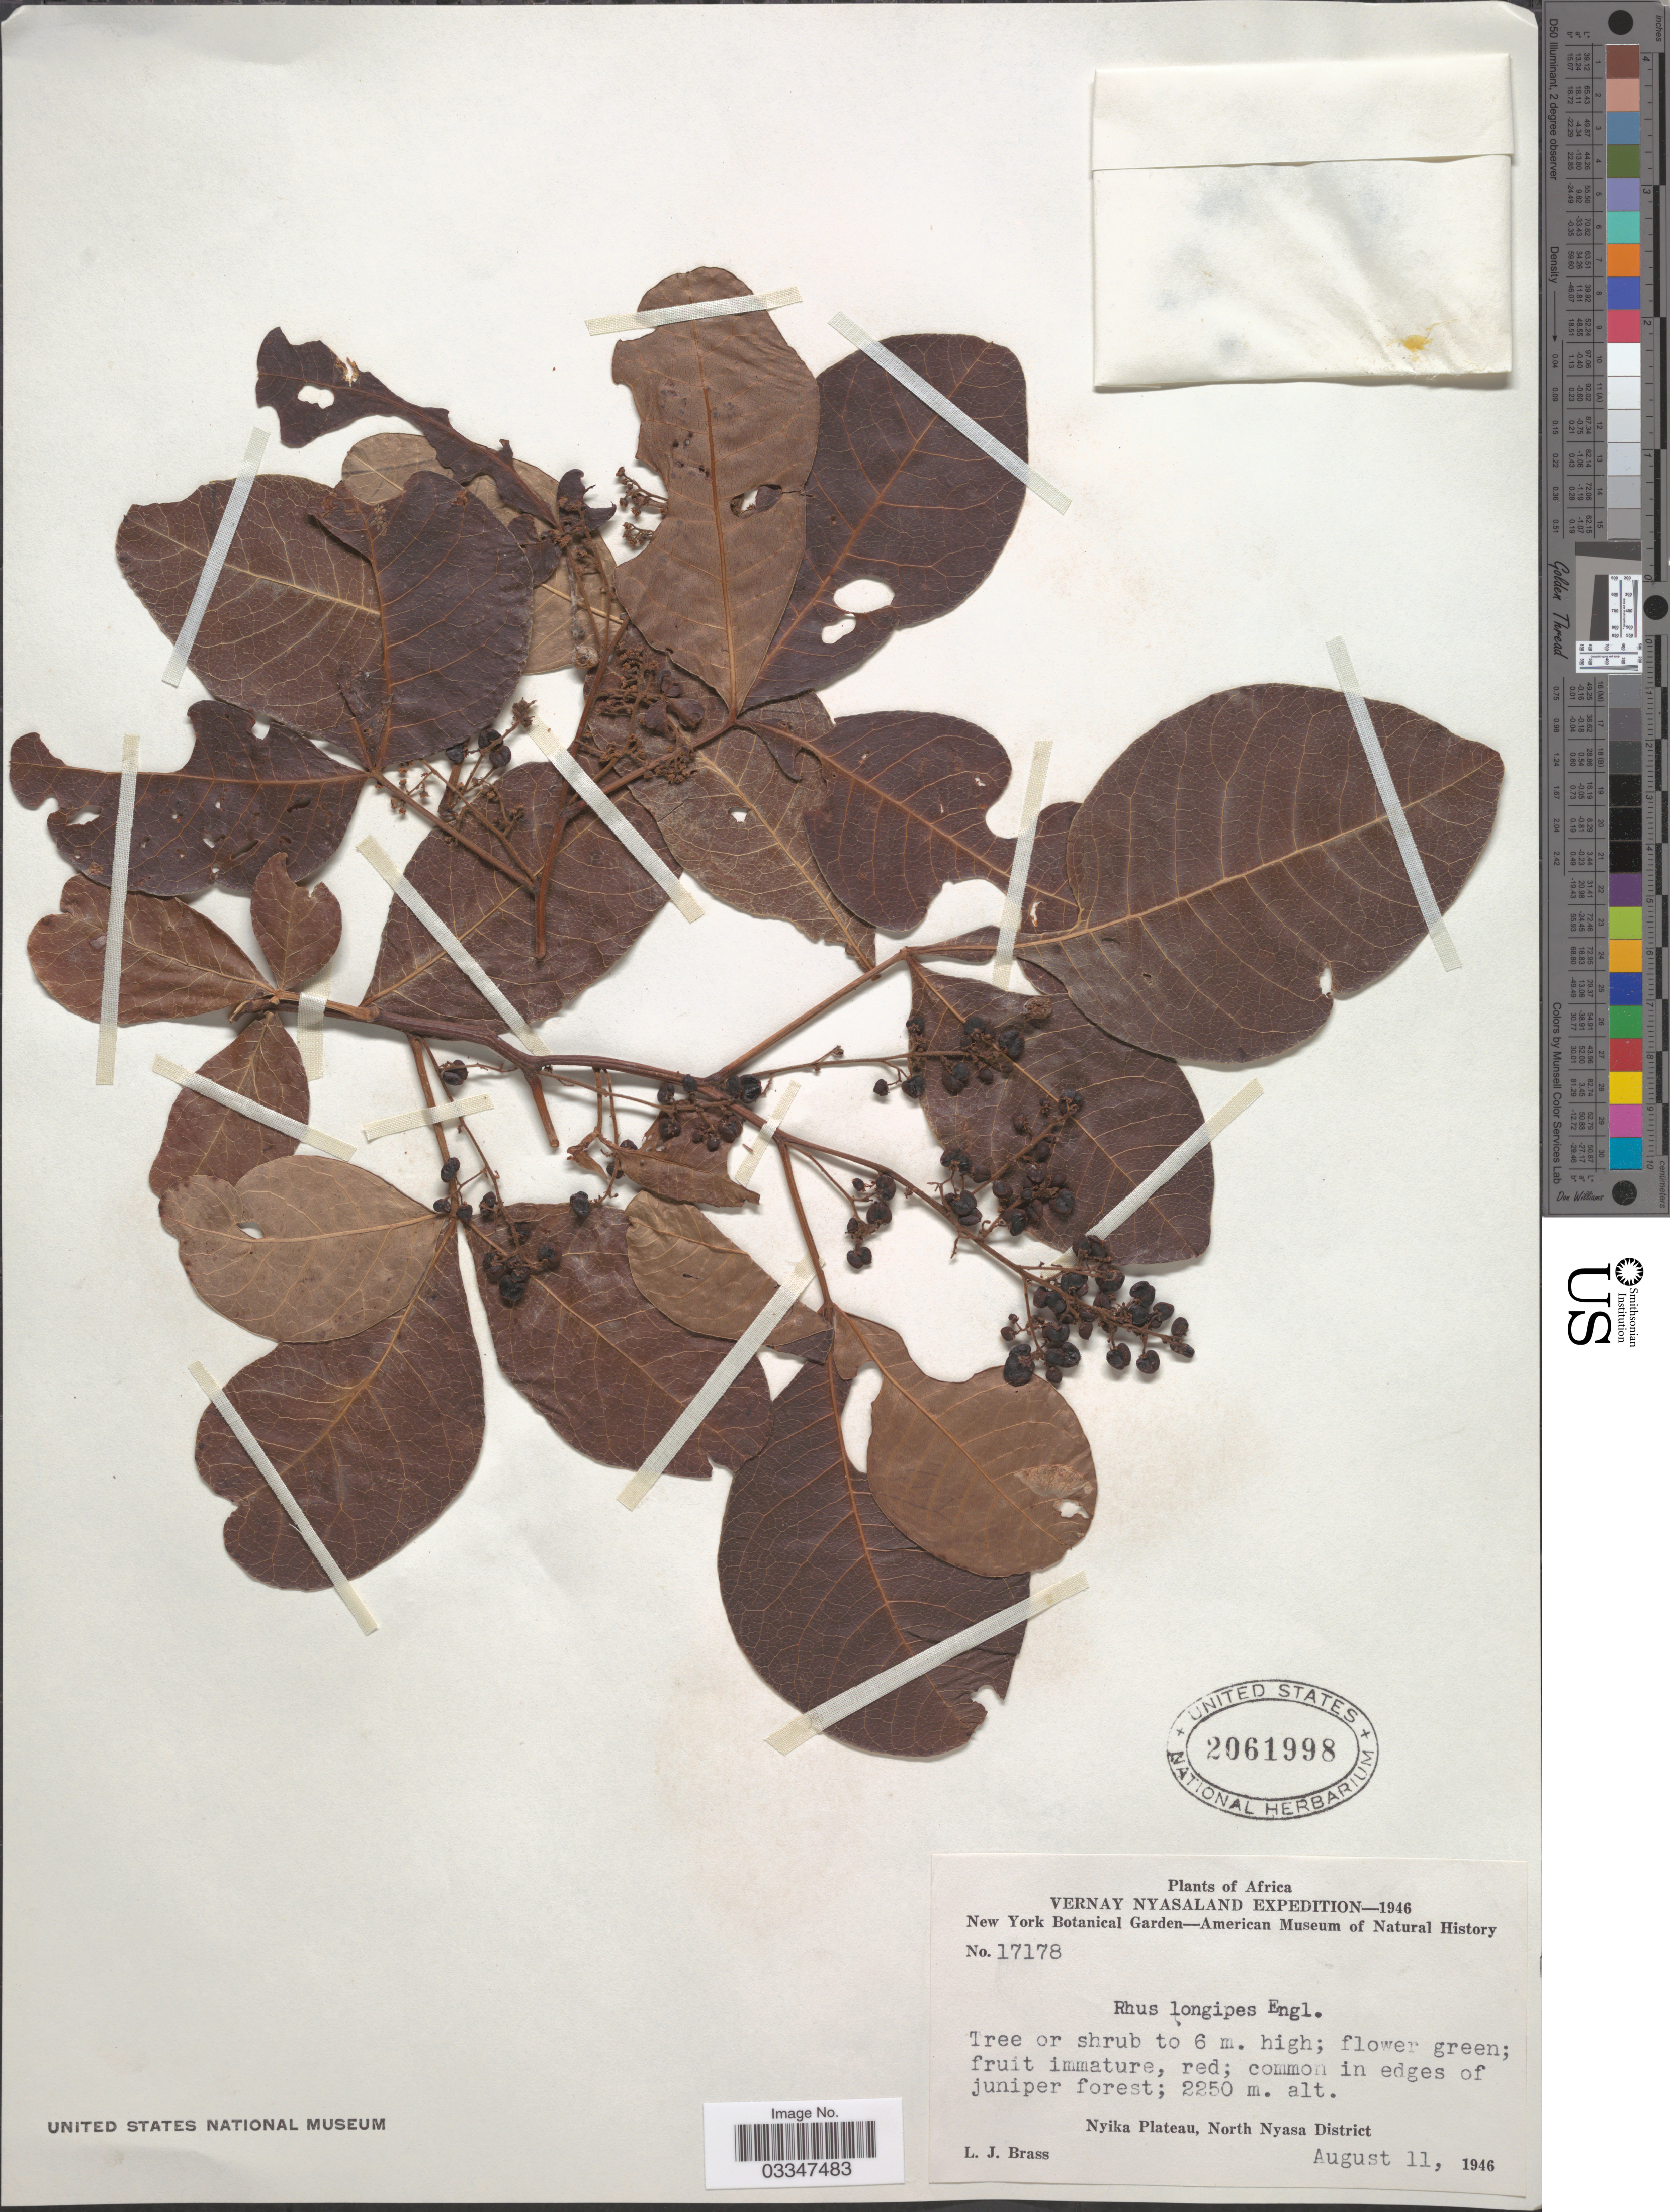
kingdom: Plantae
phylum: Tracheophyta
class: Magnoliopsida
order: Sapindales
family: Anacardiaceae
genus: Rhus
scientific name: Rhus longipes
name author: Engl.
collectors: L. J. Brass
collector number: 17178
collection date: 1946-08-11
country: Malawi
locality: Vernay Nyasaland. Nyika Plateau, North Nyasa District.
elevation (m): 2250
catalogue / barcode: US 2061998